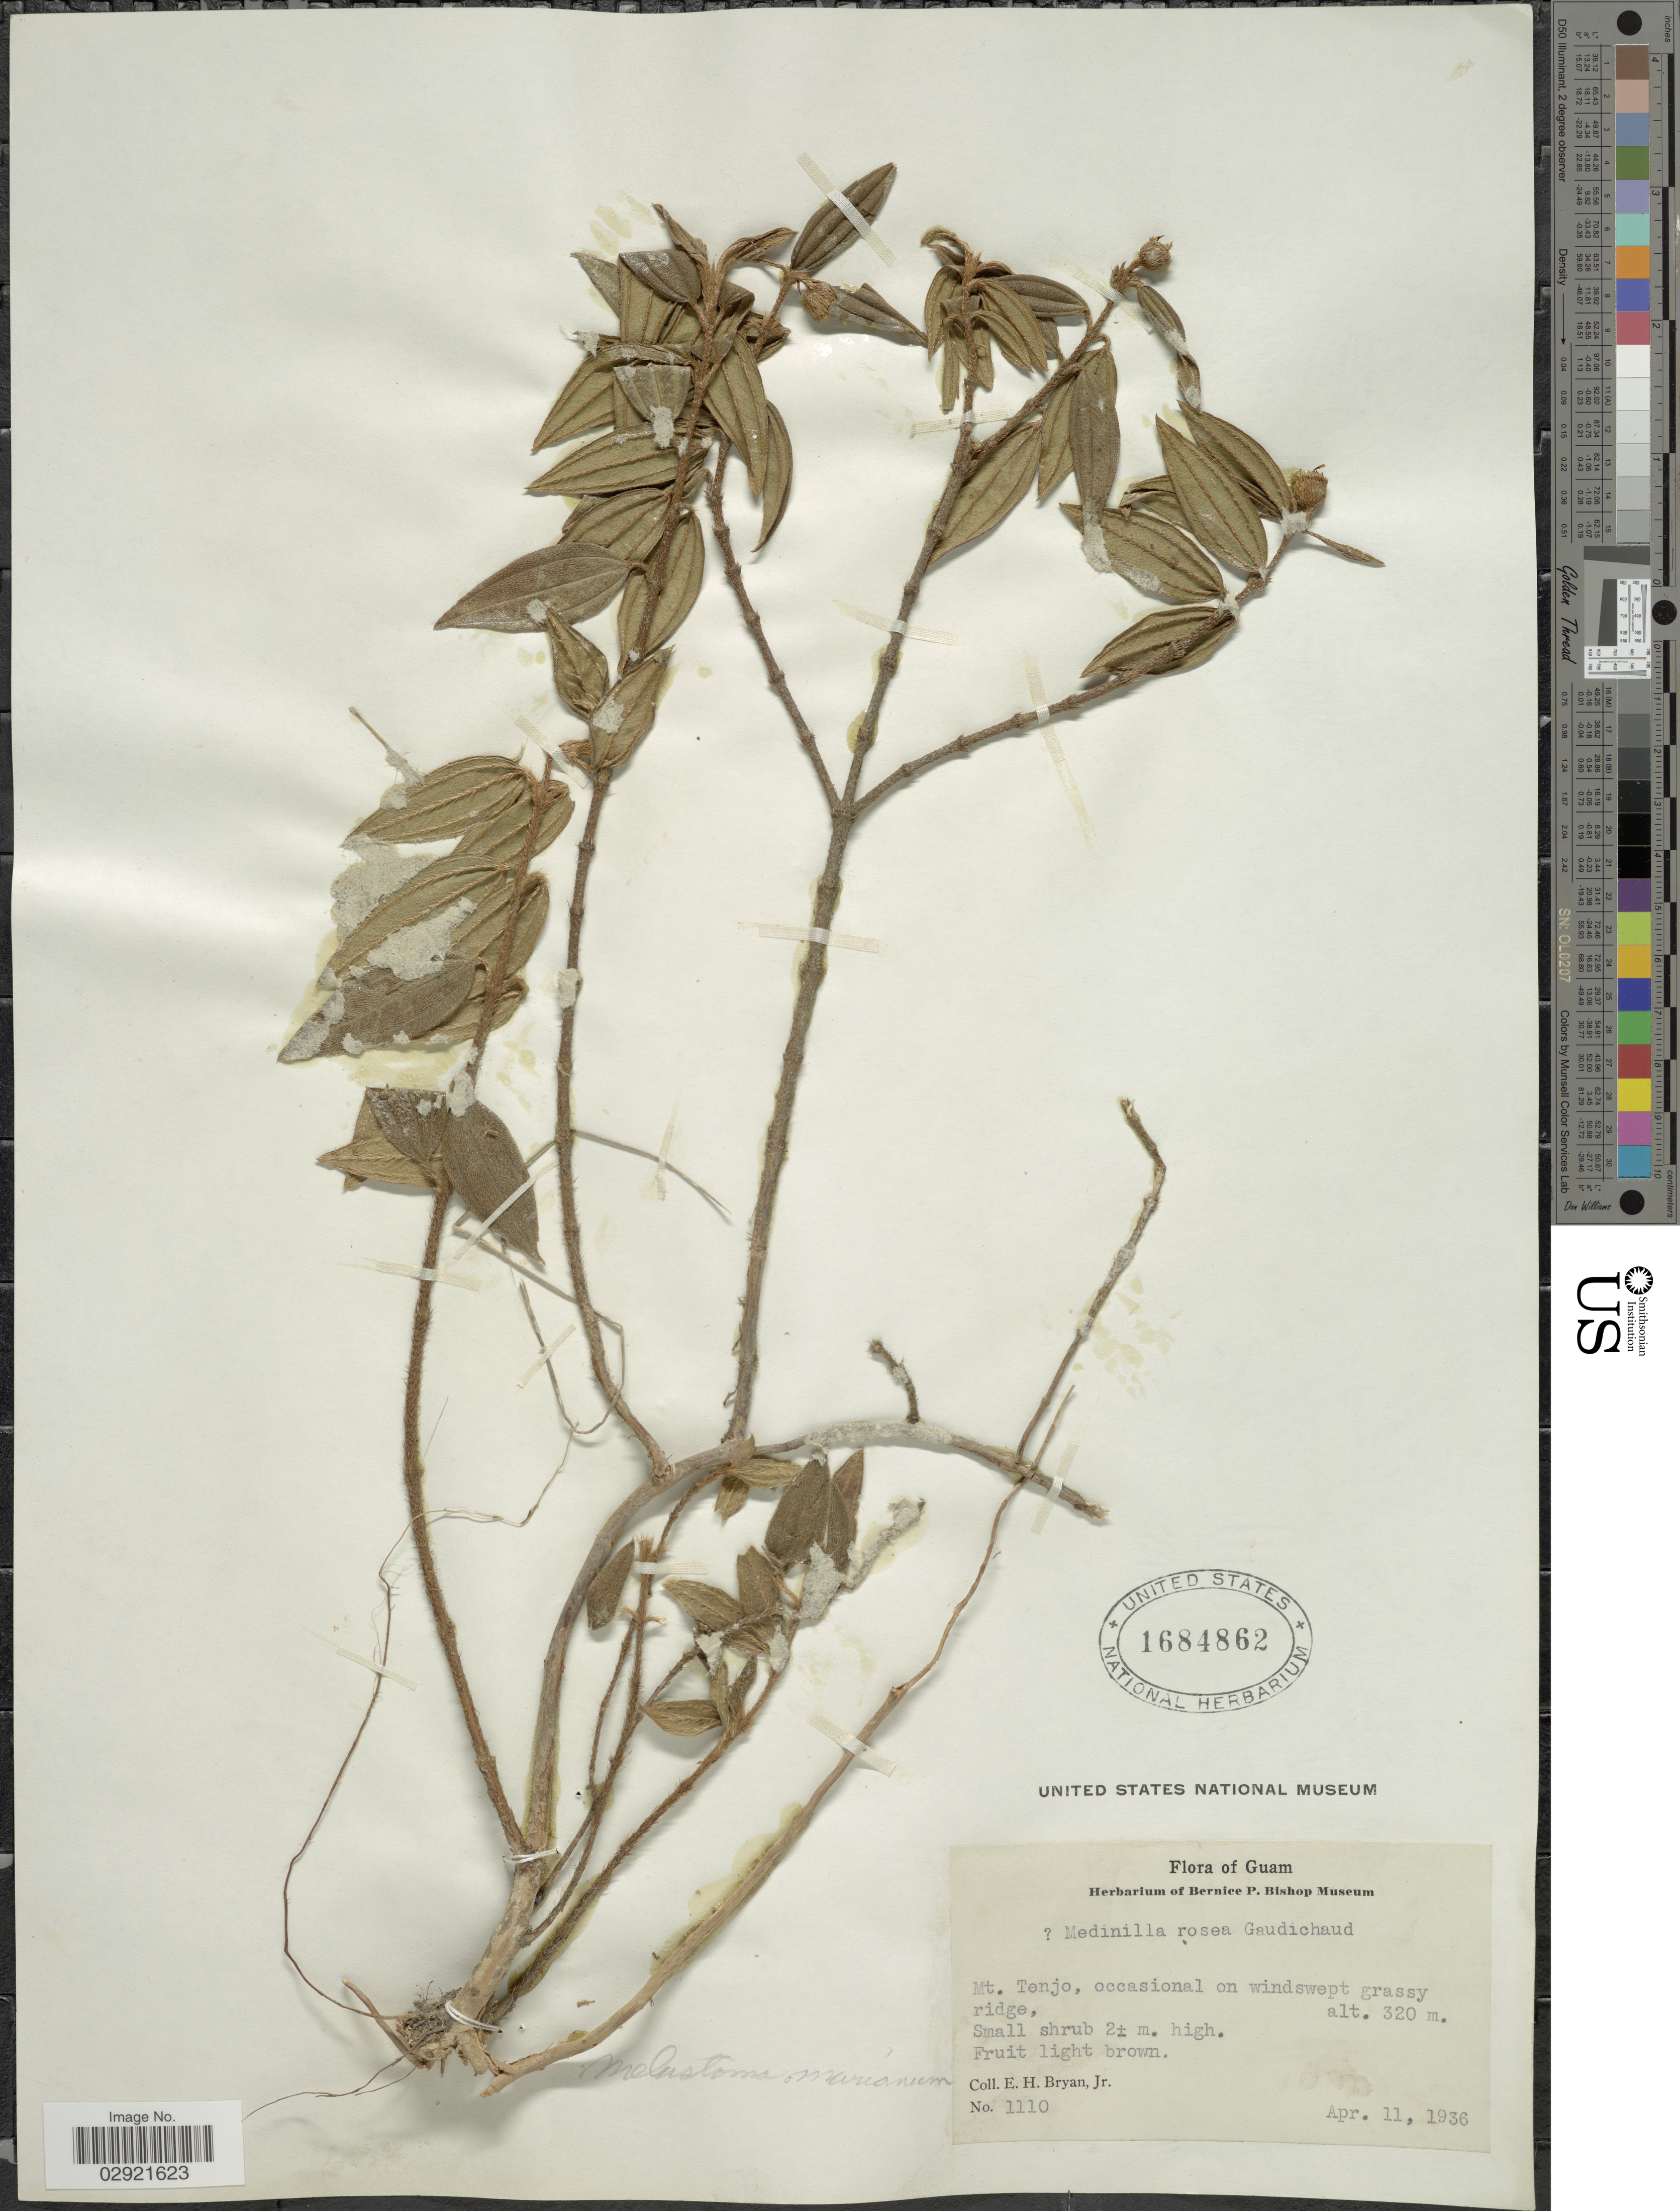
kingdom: Plantae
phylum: Tracheophyta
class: Magnoliopsida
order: Myrtales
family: Melastomataceae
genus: Melastoma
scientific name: Melastoma malabathricum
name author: L.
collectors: E. Bryan Jr.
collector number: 1110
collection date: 1936-04-11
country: Guam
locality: Mt. Tenjo.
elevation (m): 320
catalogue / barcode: US 1684862